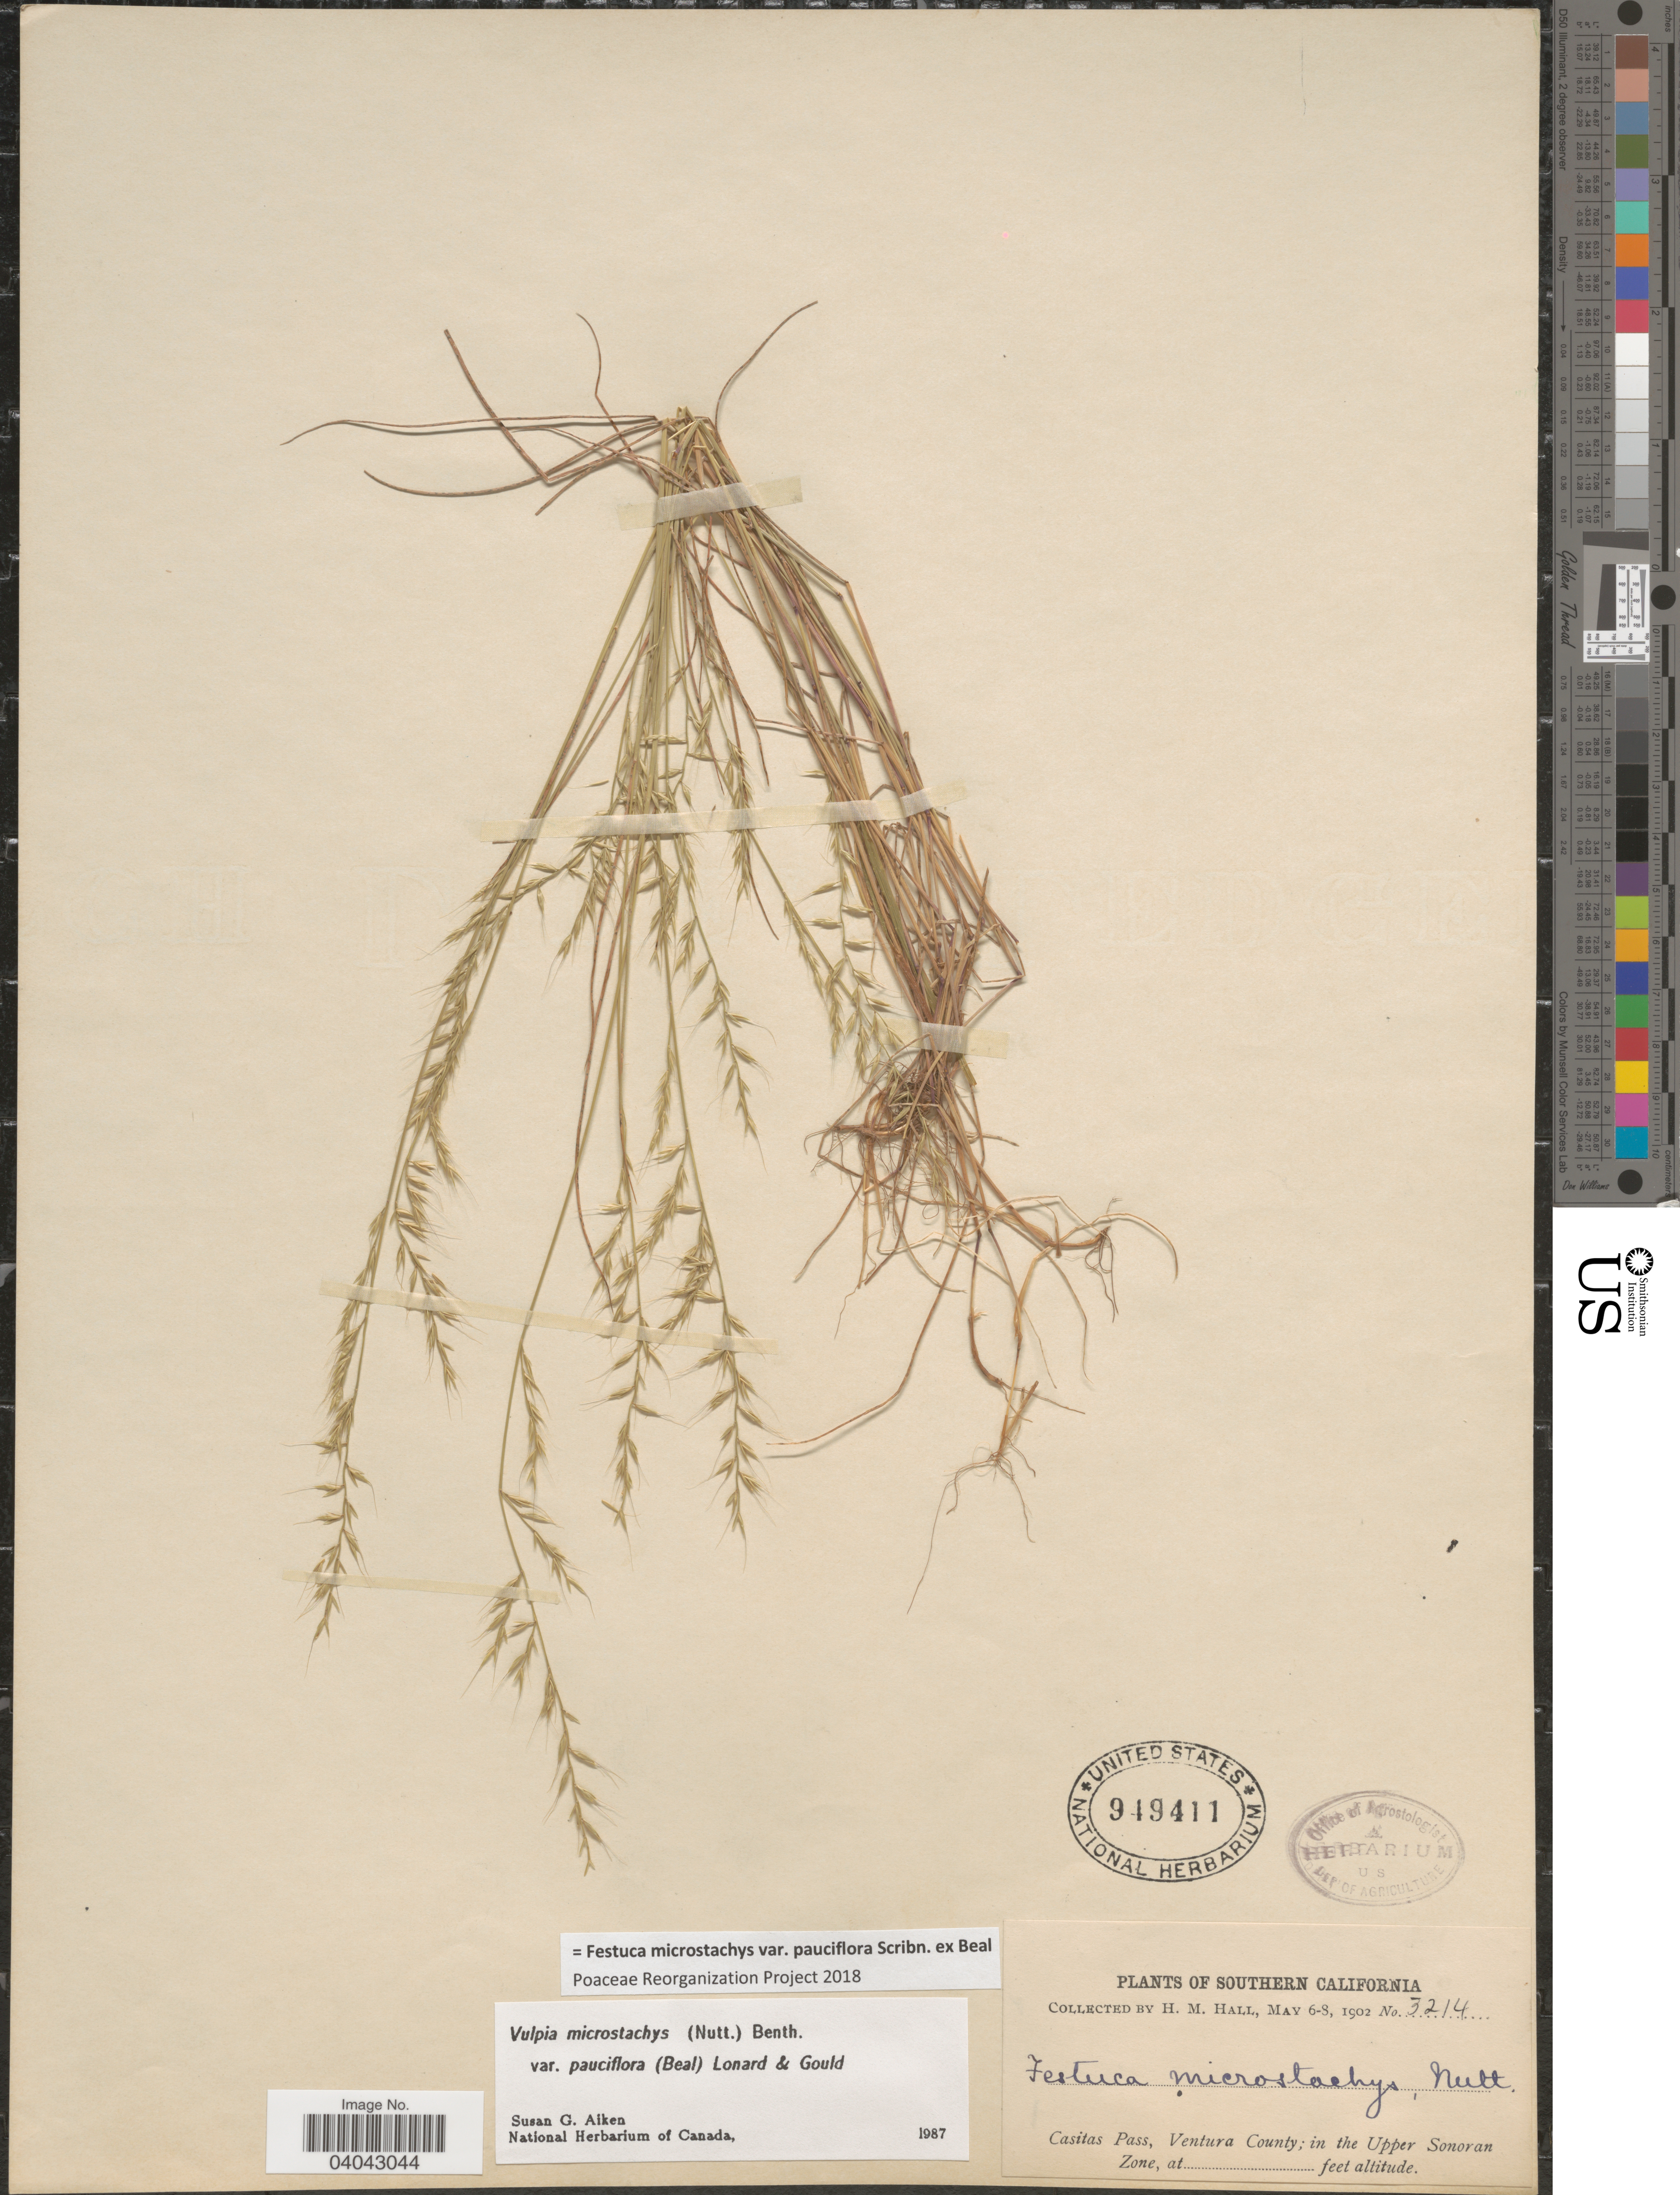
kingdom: Plantae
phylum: Tracheophyta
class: Liliopsida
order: Poales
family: Poaceae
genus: Festuca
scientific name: Festuca microstachys var. pauciflora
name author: Scribn. ex W.J. Beal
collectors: H. M. Hall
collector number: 3214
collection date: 1902-05-06/1902-05-08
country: United States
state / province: California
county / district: Ventura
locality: Southern California. Casitas Pass, Ventura County; in the Upper Sonoran Zone.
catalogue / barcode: US 949411